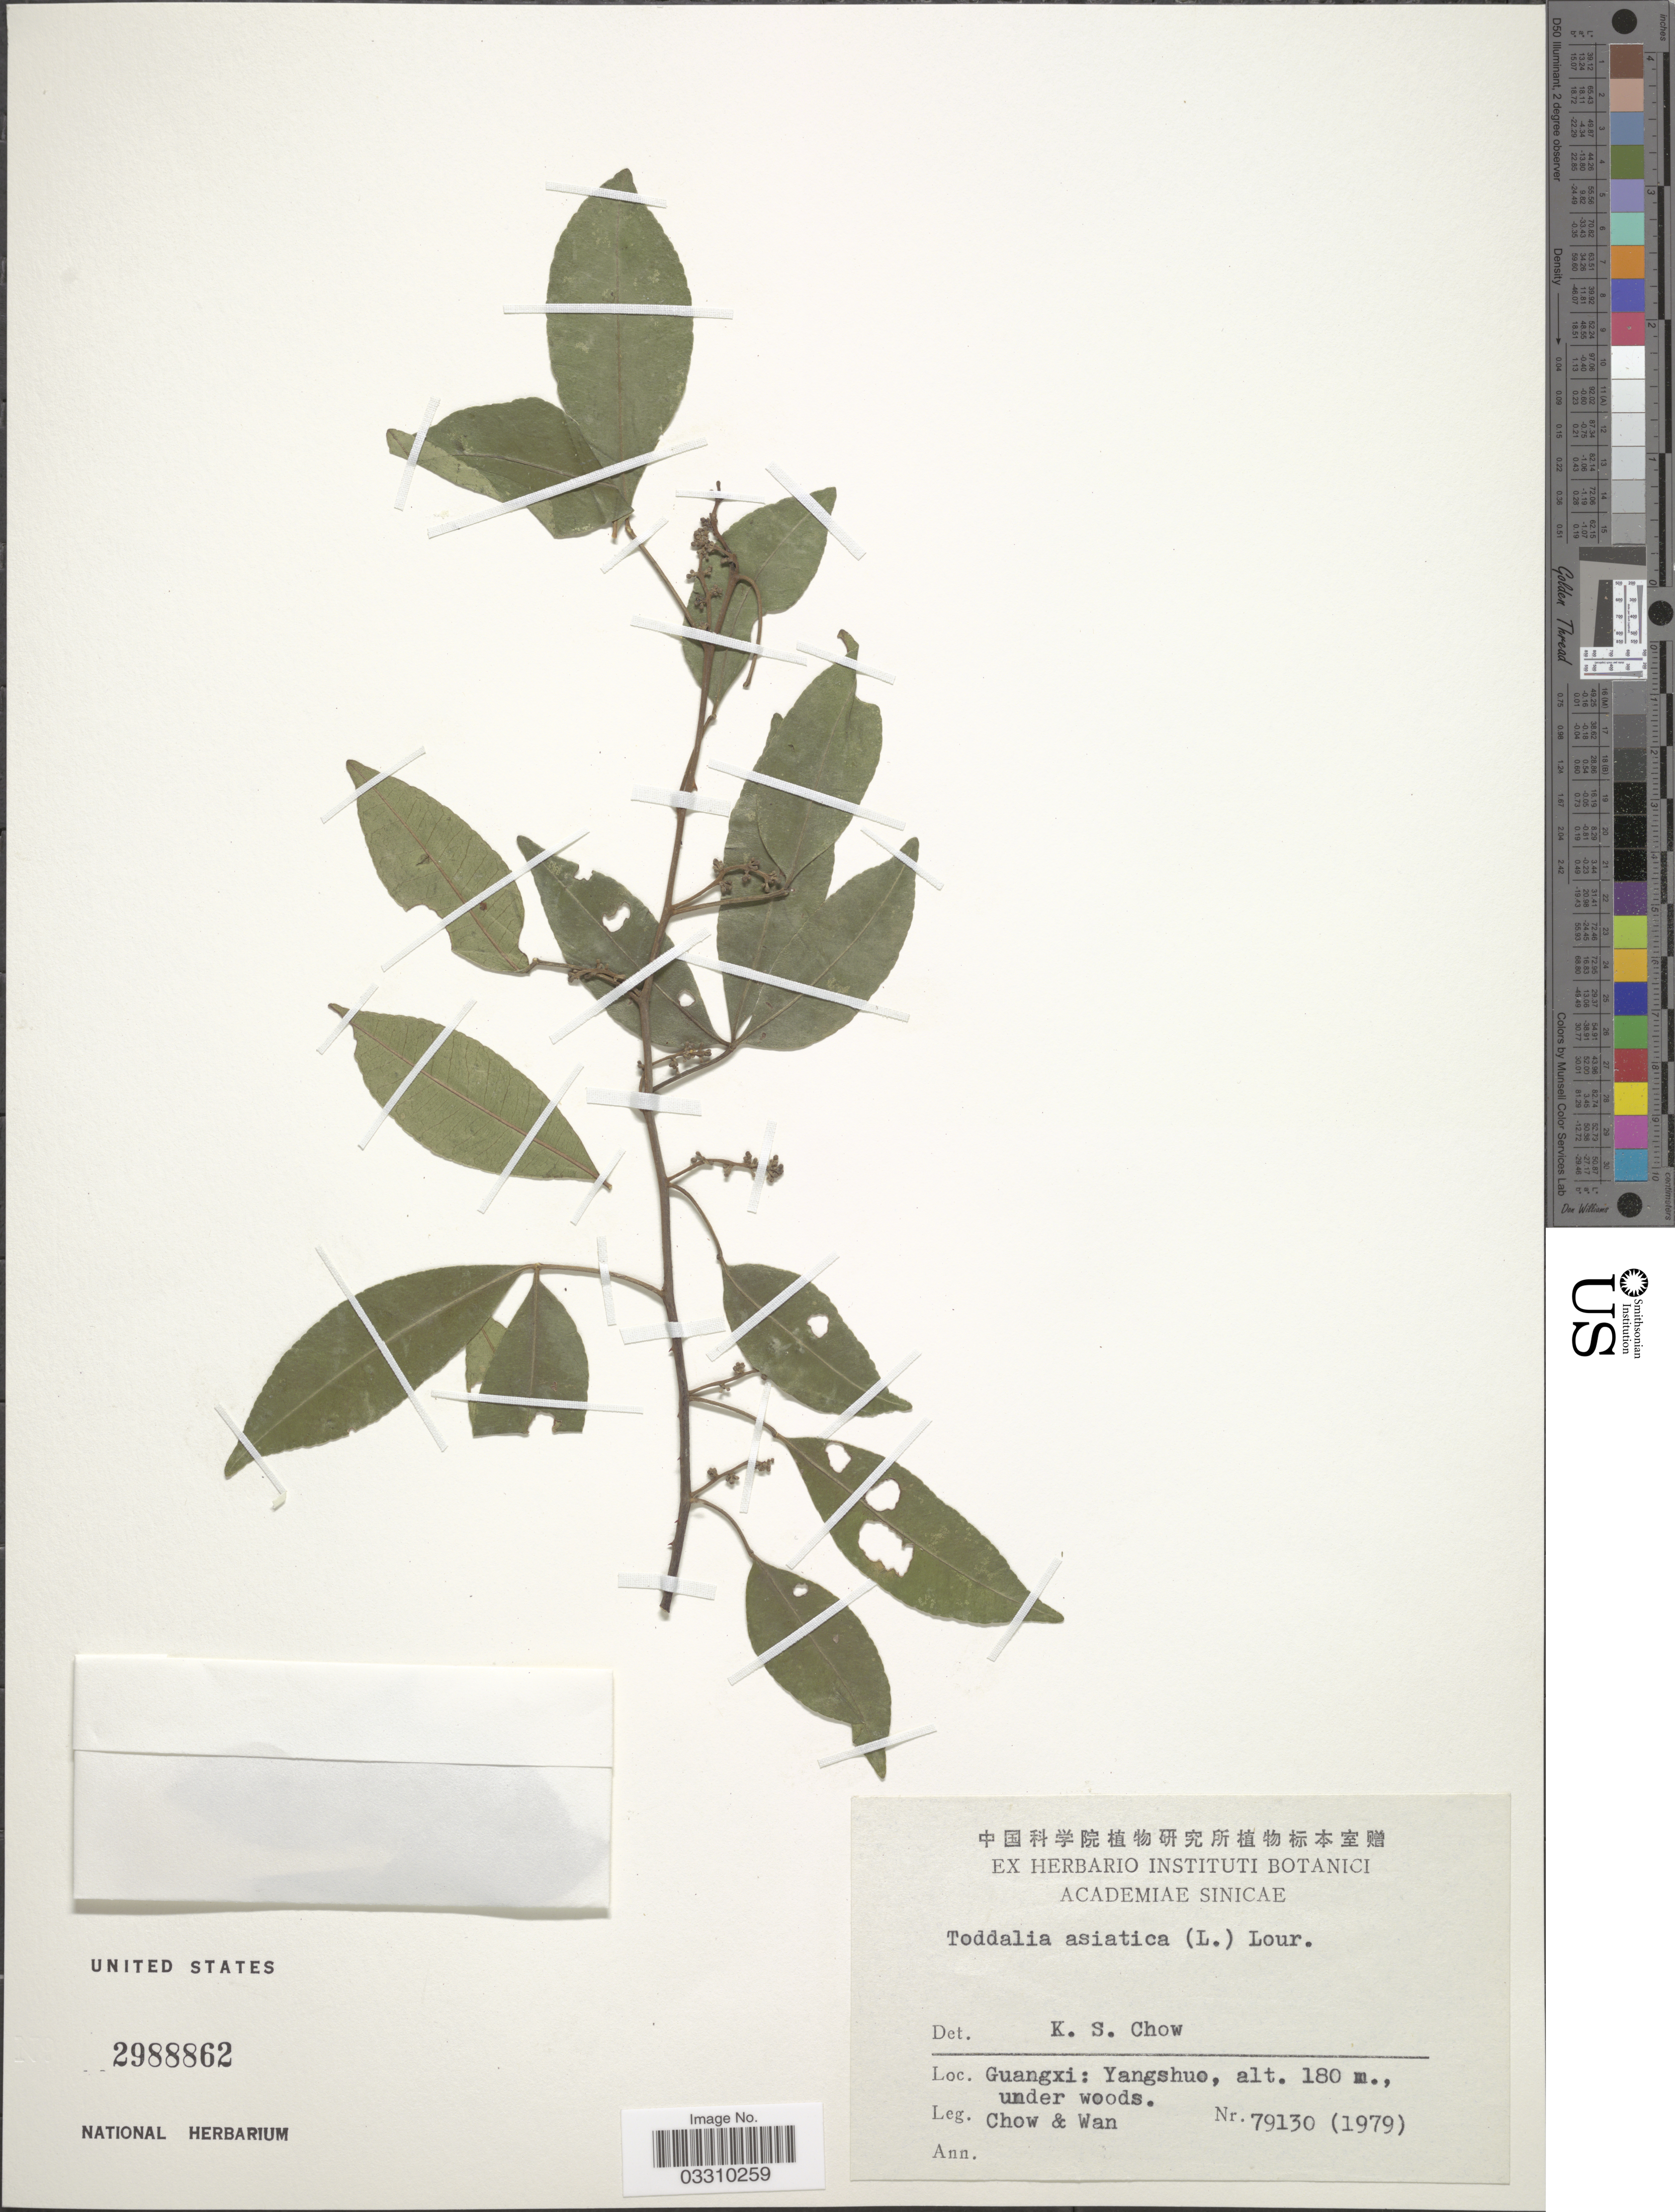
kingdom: Plantae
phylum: Tracheophyta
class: Magnoliopsida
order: Sapindales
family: Rutaceae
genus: Zanthoxylum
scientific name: Zanthoxylum asiaticum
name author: (L.) Appelhans et al.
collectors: Chow, -- & -. Wan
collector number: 79130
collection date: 1979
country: China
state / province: Guangxi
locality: Yangshuo.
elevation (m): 180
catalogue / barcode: US 2988862